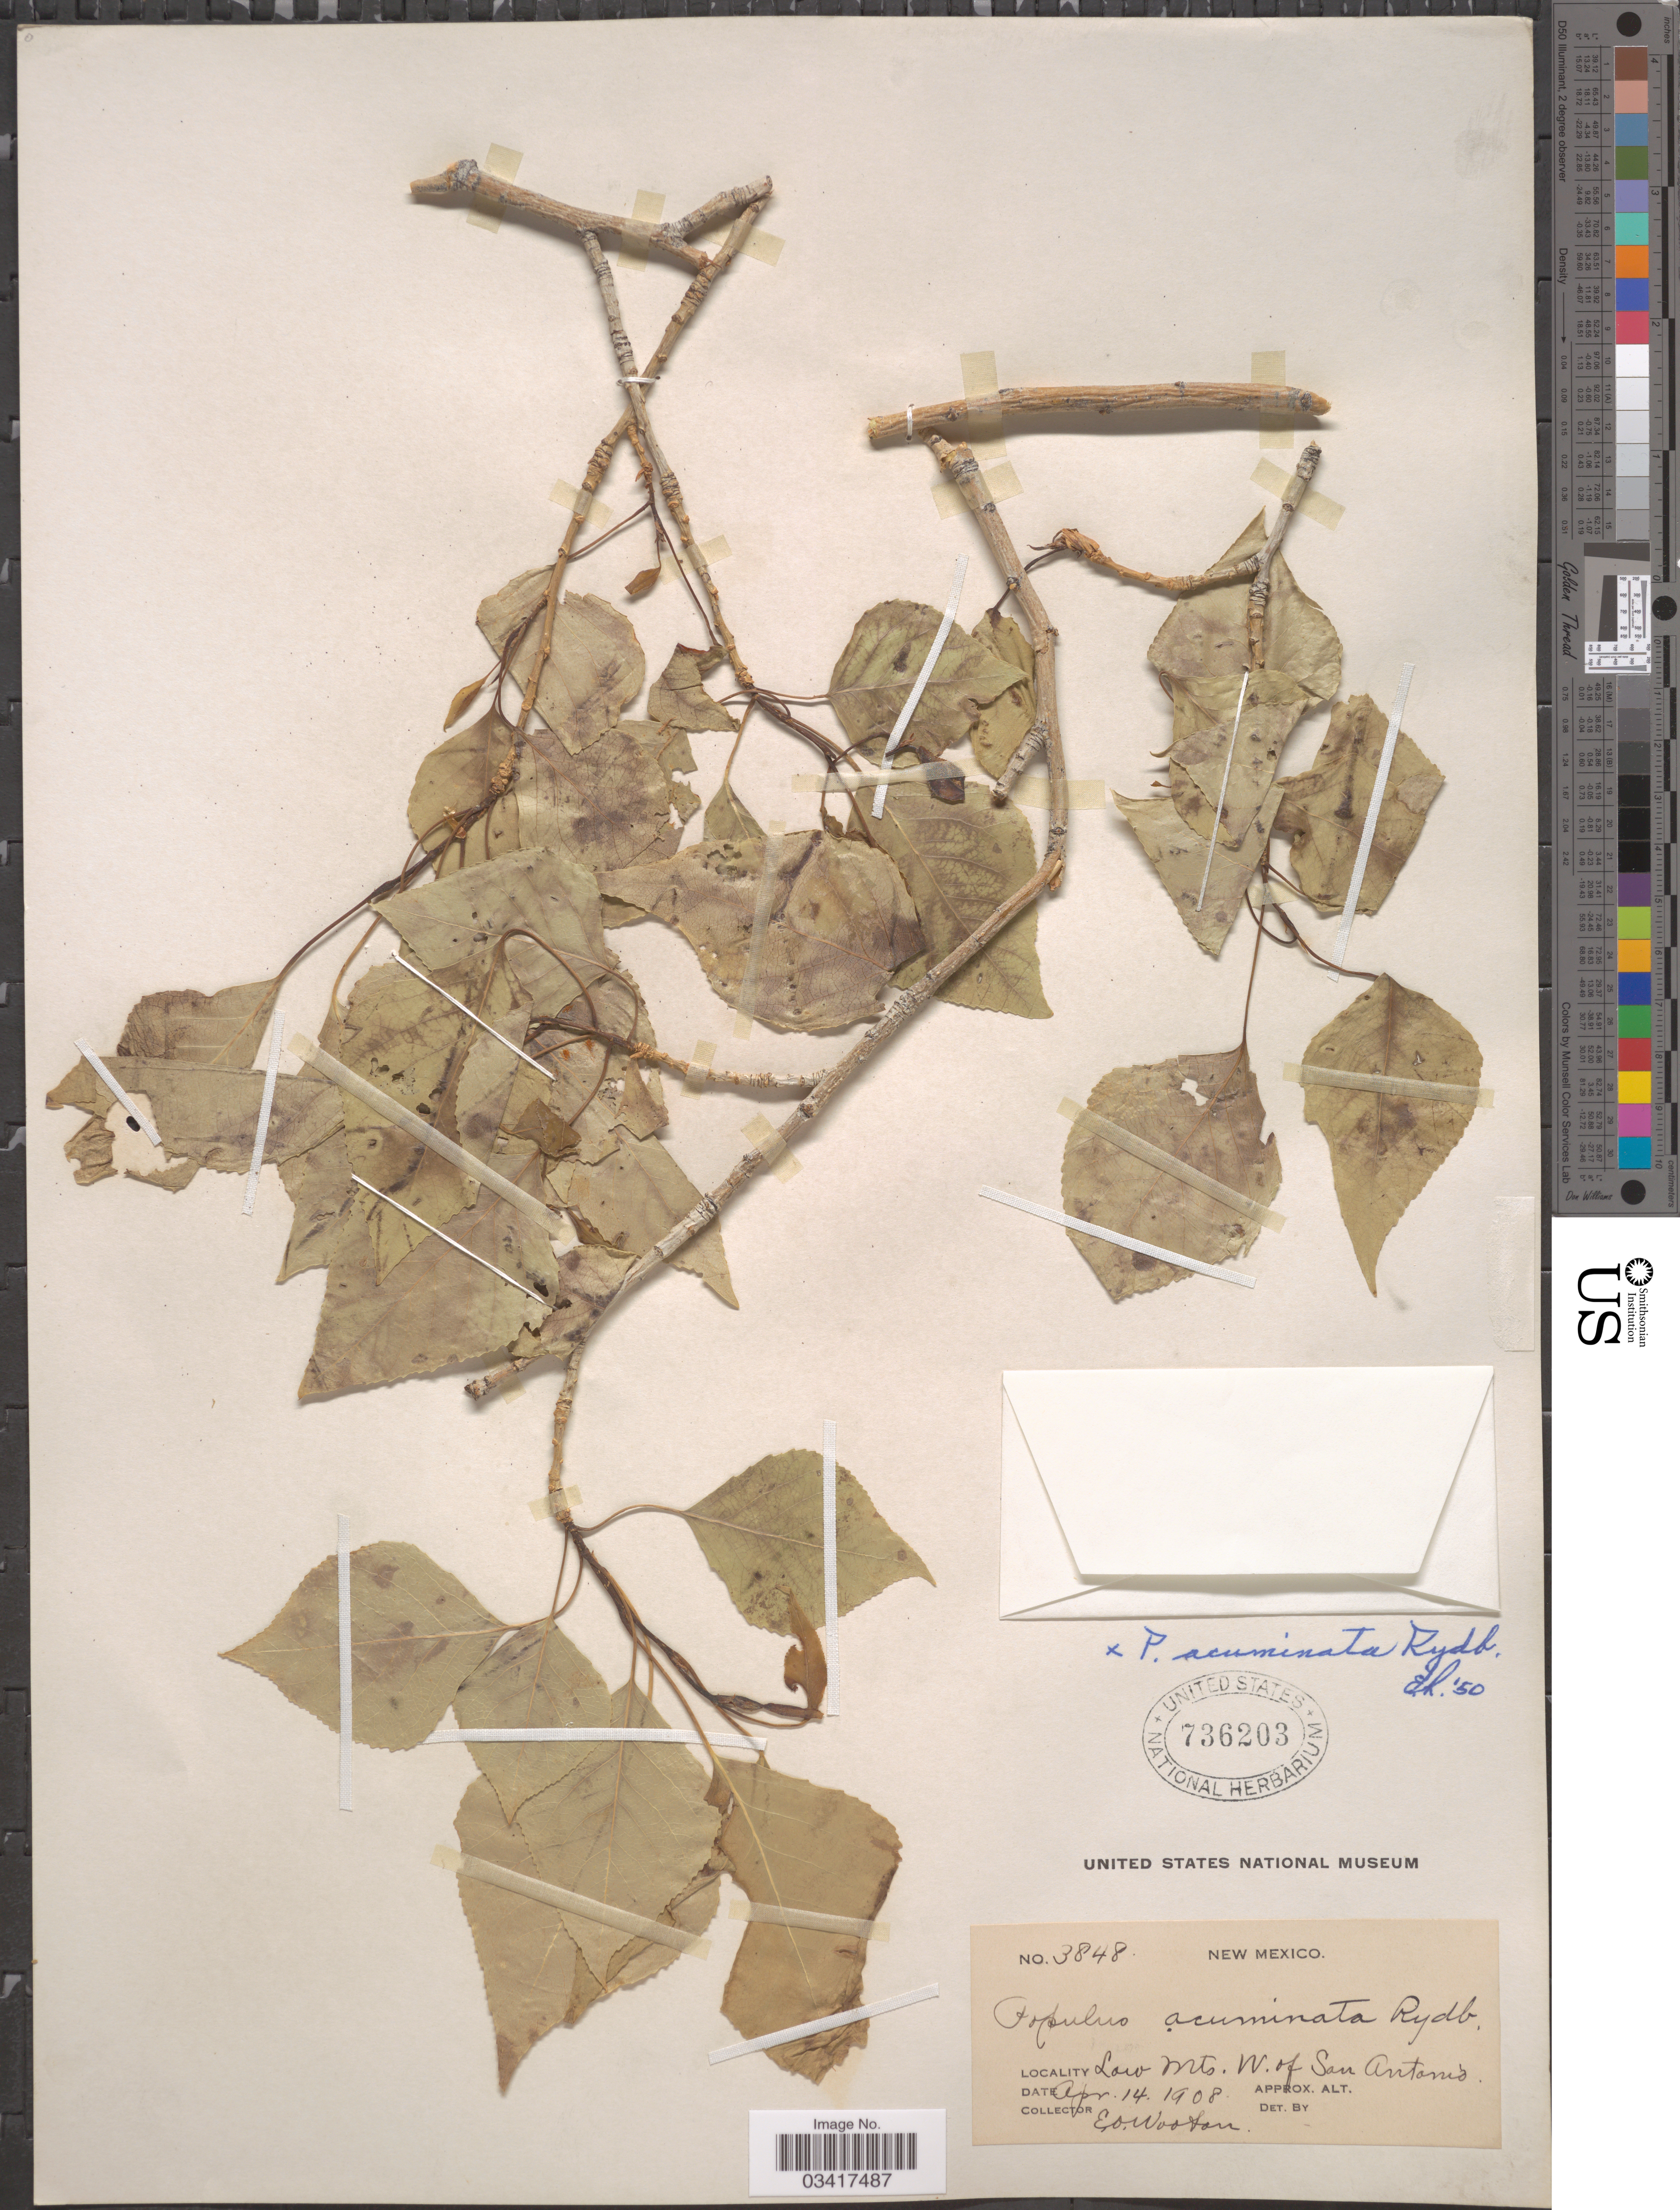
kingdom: Plantae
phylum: Tracheophyta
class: Magnoliopsida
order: Malpighiales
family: Salicaceae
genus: Populus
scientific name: Populus acuminata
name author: Rydb.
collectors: E. O. Wooton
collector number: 3848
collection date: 1908-04-14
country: United States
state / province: New Mexico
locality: Low Mts. W. of San Antonio.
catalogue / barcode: US 736203